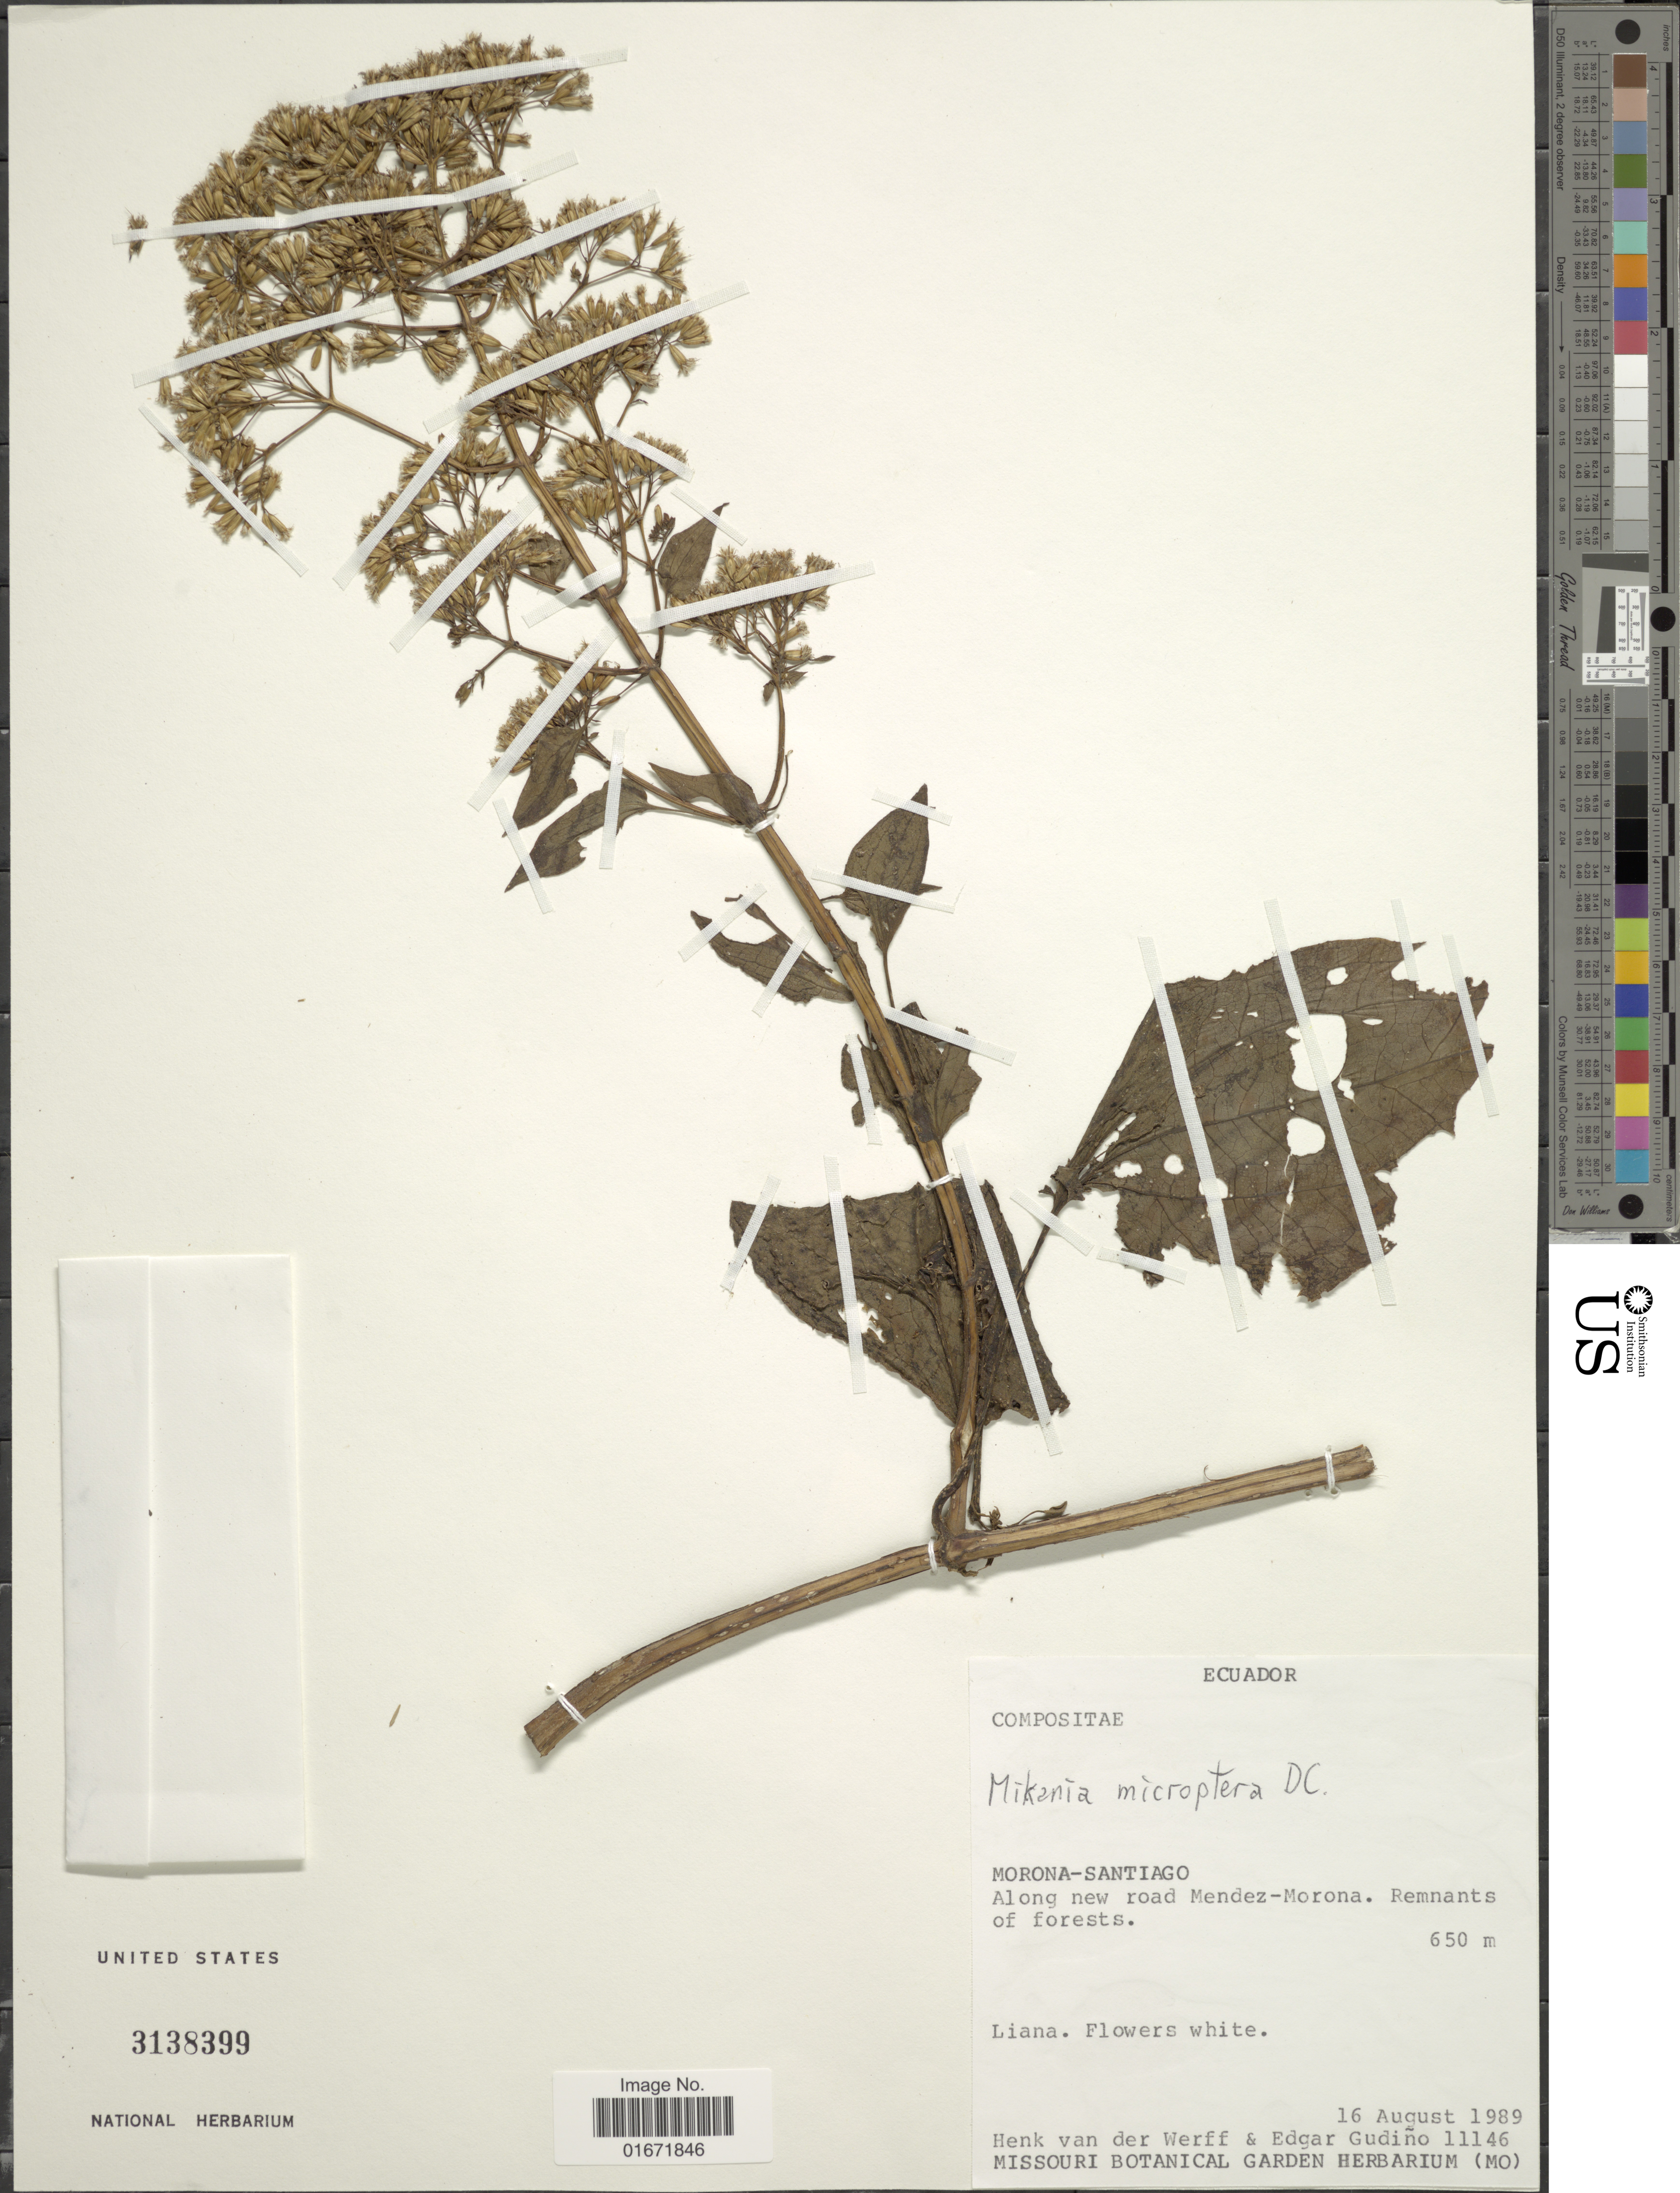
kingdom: Plantae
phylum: Tracheophyta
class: Magnoliopsida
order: Asterales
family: Asteraceae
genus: Mikania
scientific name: Mikania microptera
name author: DC.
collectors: H. van der Werff & E. Gudiño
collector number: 11146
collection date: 1989-08-16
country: Ecuador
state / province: Morona-Santiago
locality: Morona-Santiago. Along new road Mendez-Morona. Remnants of forests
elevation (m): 650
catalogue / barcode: US 3138399